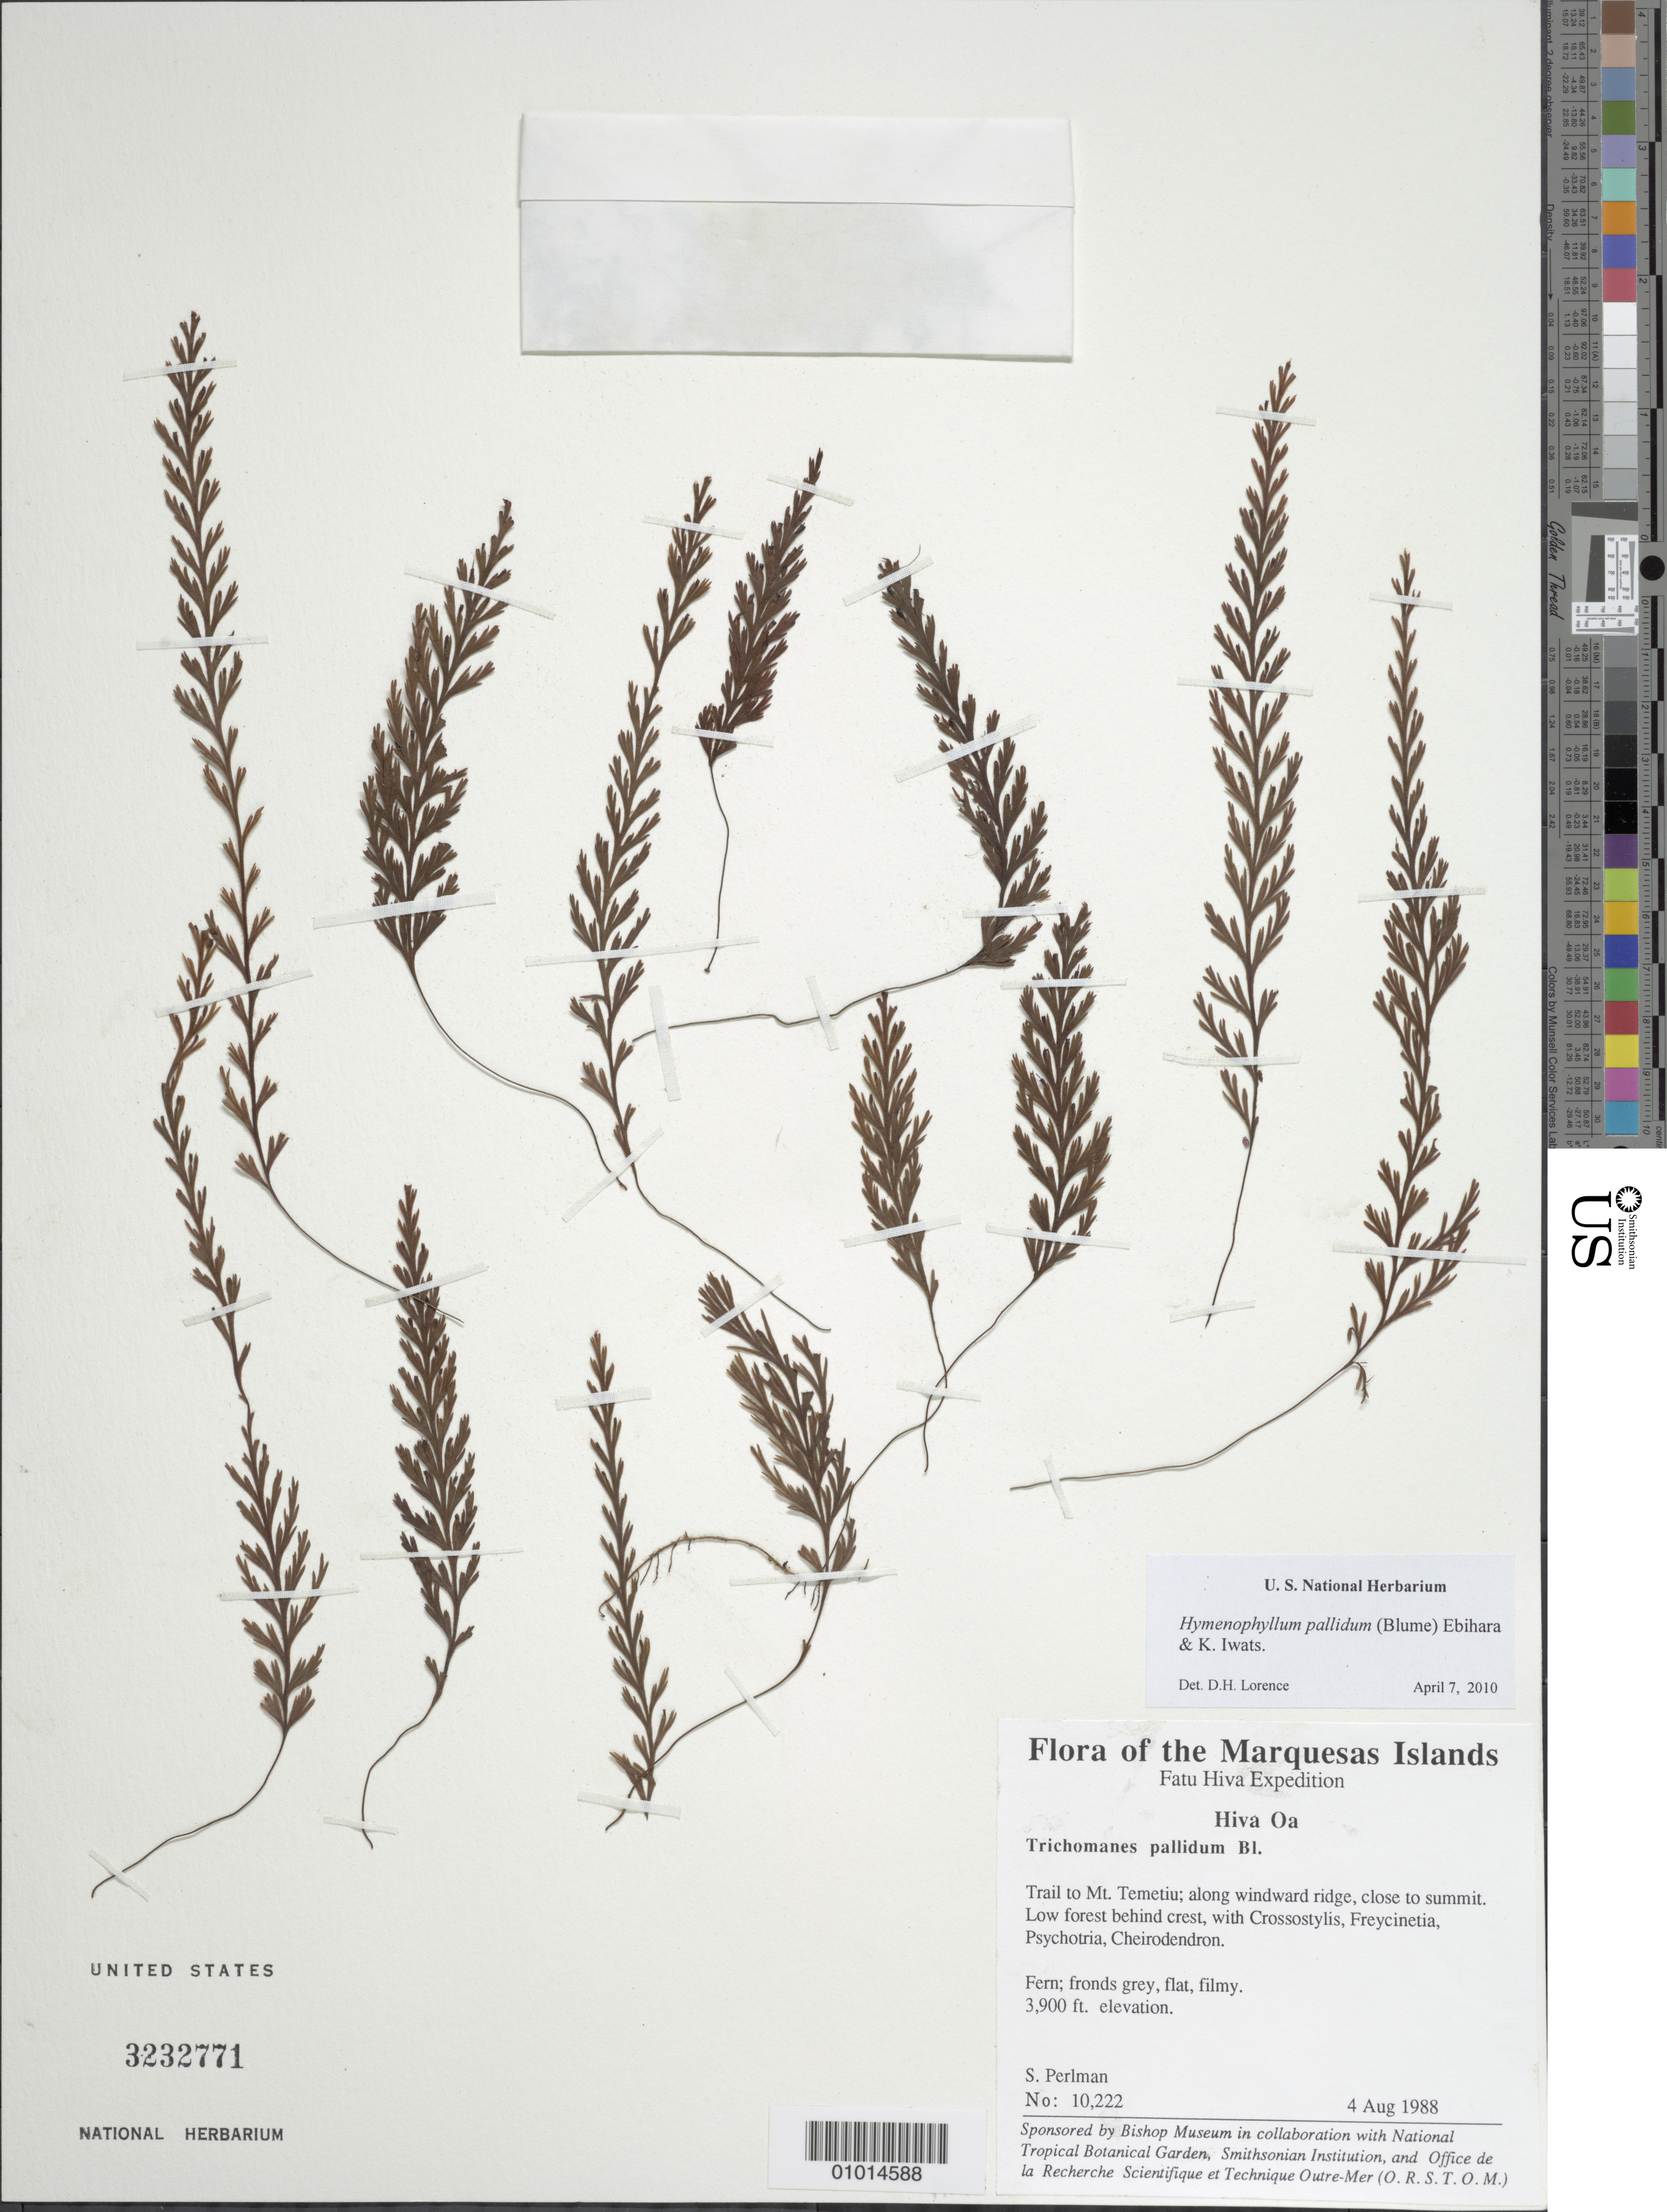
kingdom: Plantae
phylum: Tracheophyta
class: Polypodiopsida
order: Hymenophyllales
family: Hymenophyllaceae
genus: Hymenophyllum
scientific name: Hymenophyllum pallidum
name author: (Blume) Ebihara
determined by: Lorence, David H., (PTBG), National Tropical Botanical Garden (UNITED STATES)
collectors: S. P. Perlman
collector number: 10222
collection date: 1988-08-04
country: French Polynesia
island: Hiva Oa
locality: trail to Mt. Temetiu, along windward ridge, close to summit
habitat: Low forest behind crest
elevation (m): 1189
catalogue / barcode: US 3232771